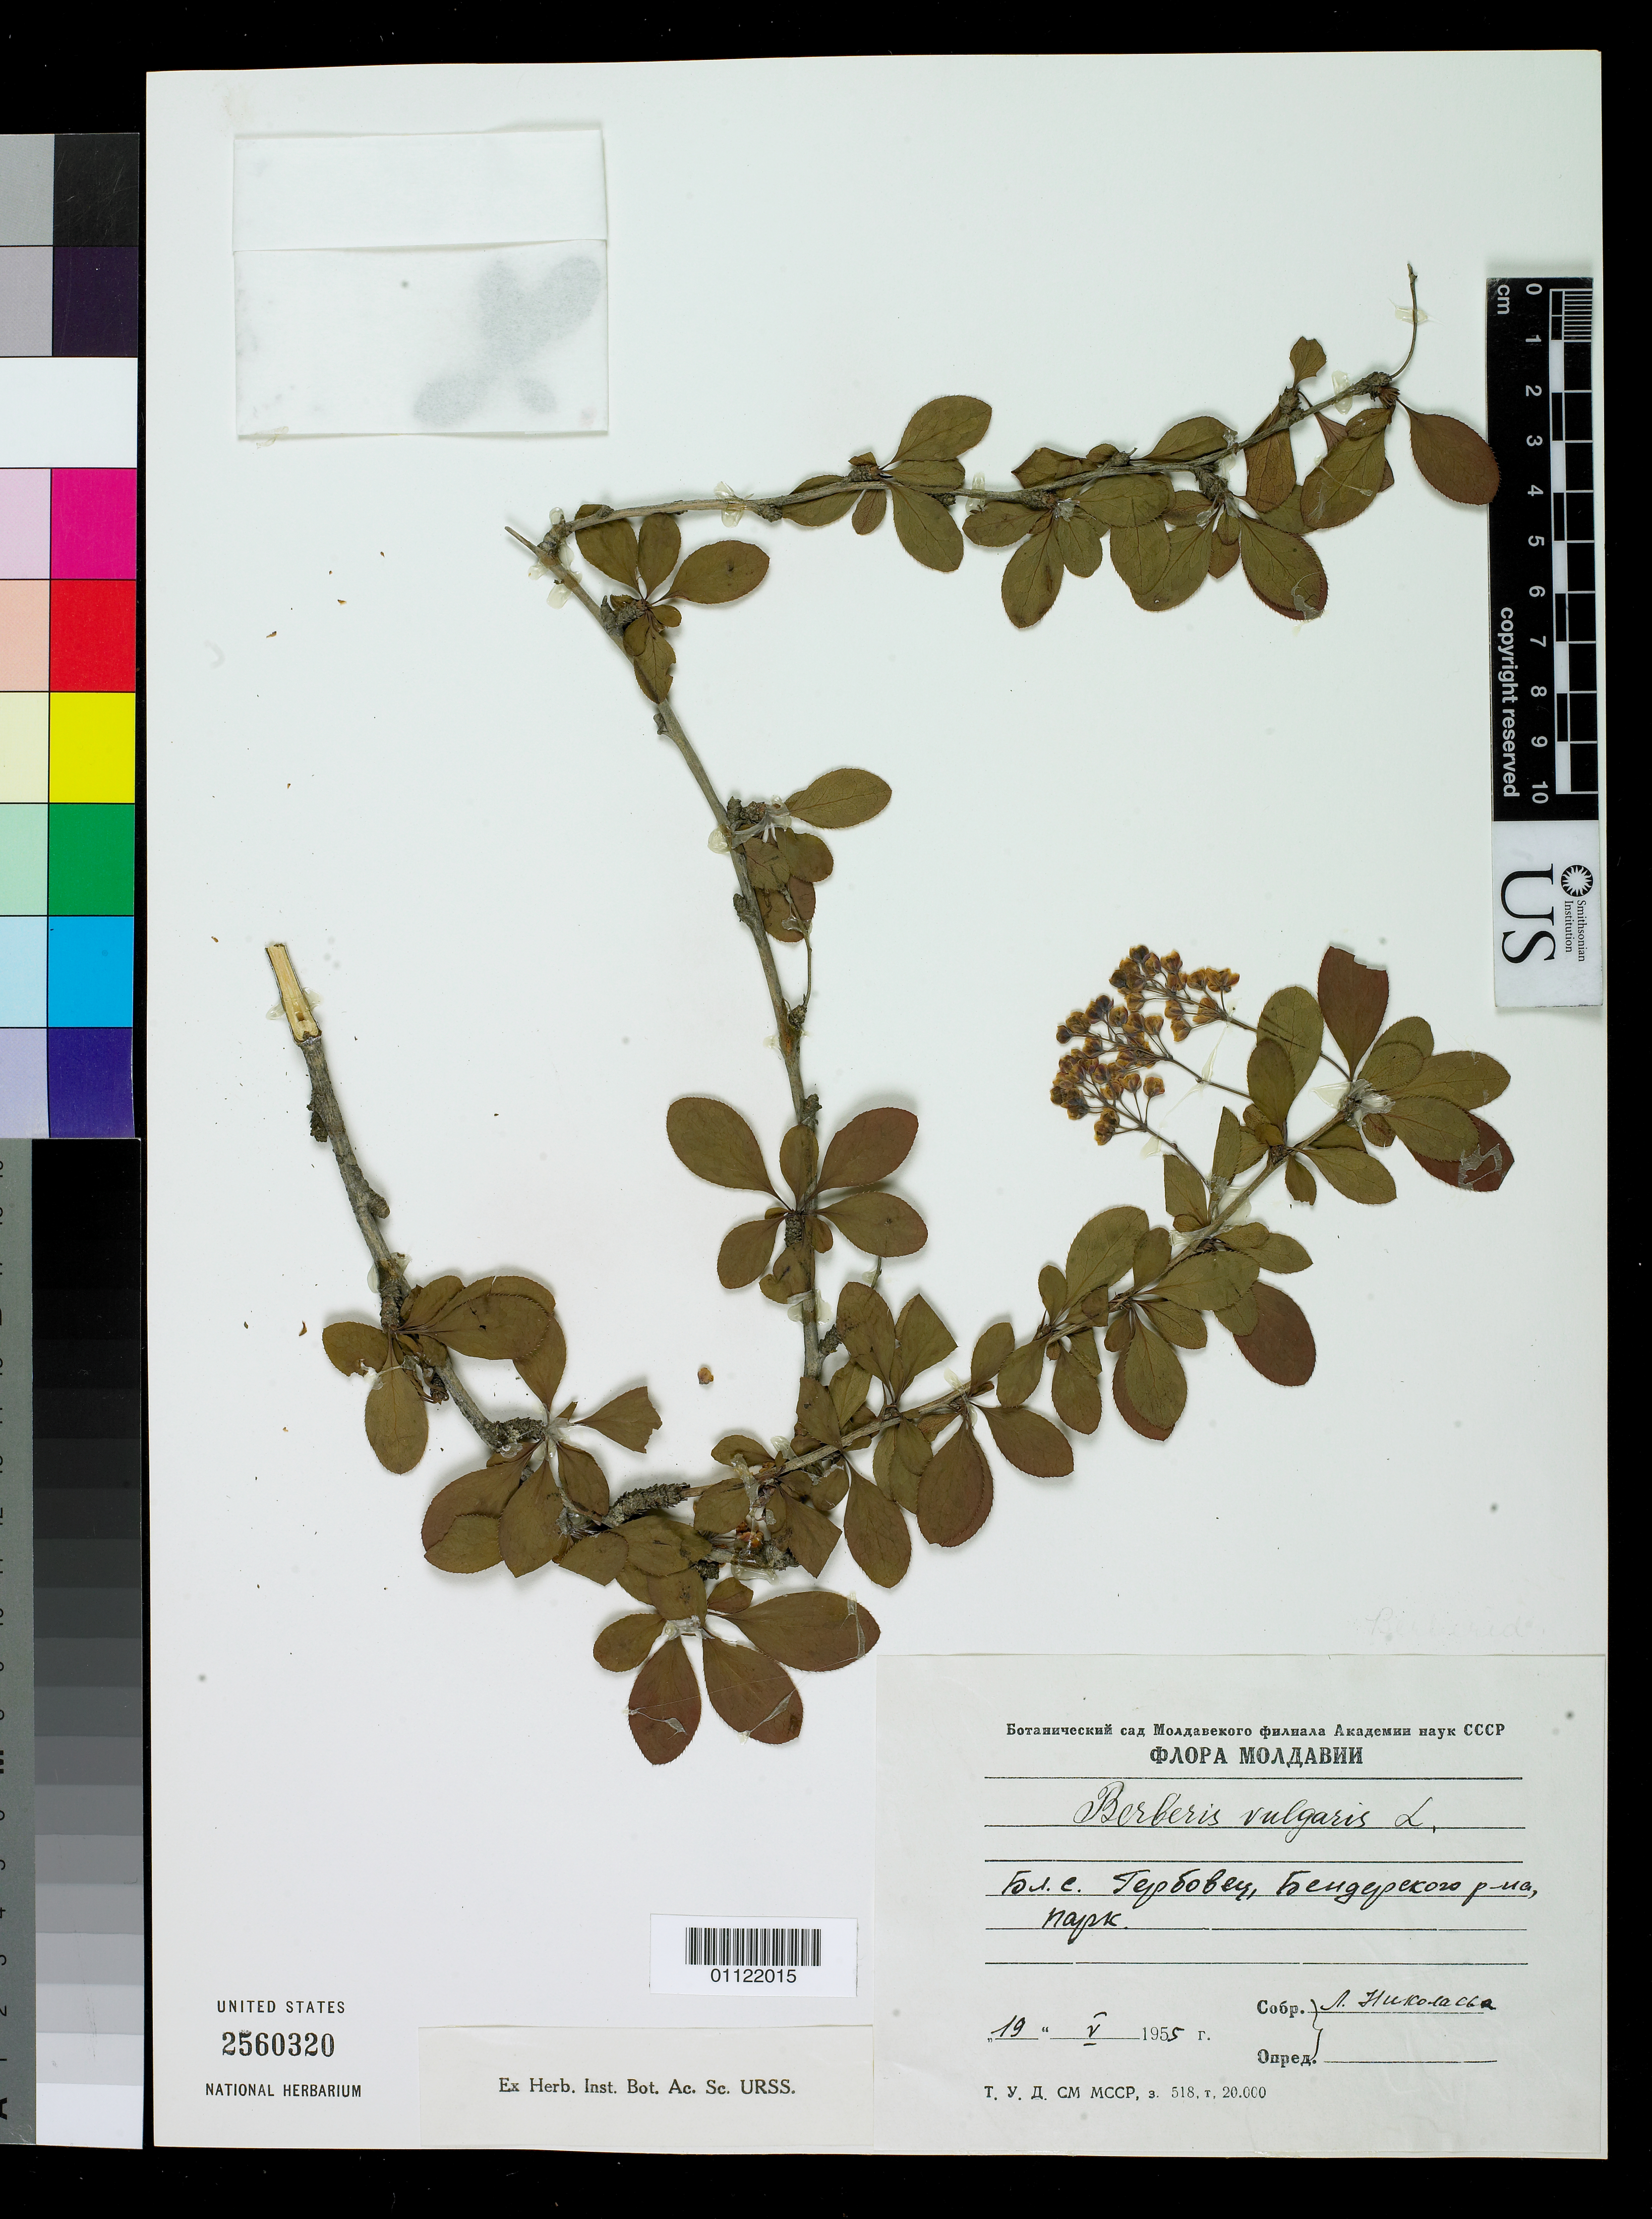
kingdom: Plantae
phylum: Tracheophyta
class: Magnoliopsida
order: Ranunculales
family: Berberidaceae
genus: Berberis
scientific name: Berberis vulgaris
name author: L.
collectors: T. L. Nikolajeva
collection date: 1955-05-19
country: Moldova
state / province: Anenii Noi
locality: Bender selo Gerbovets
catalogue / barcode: US 2560320